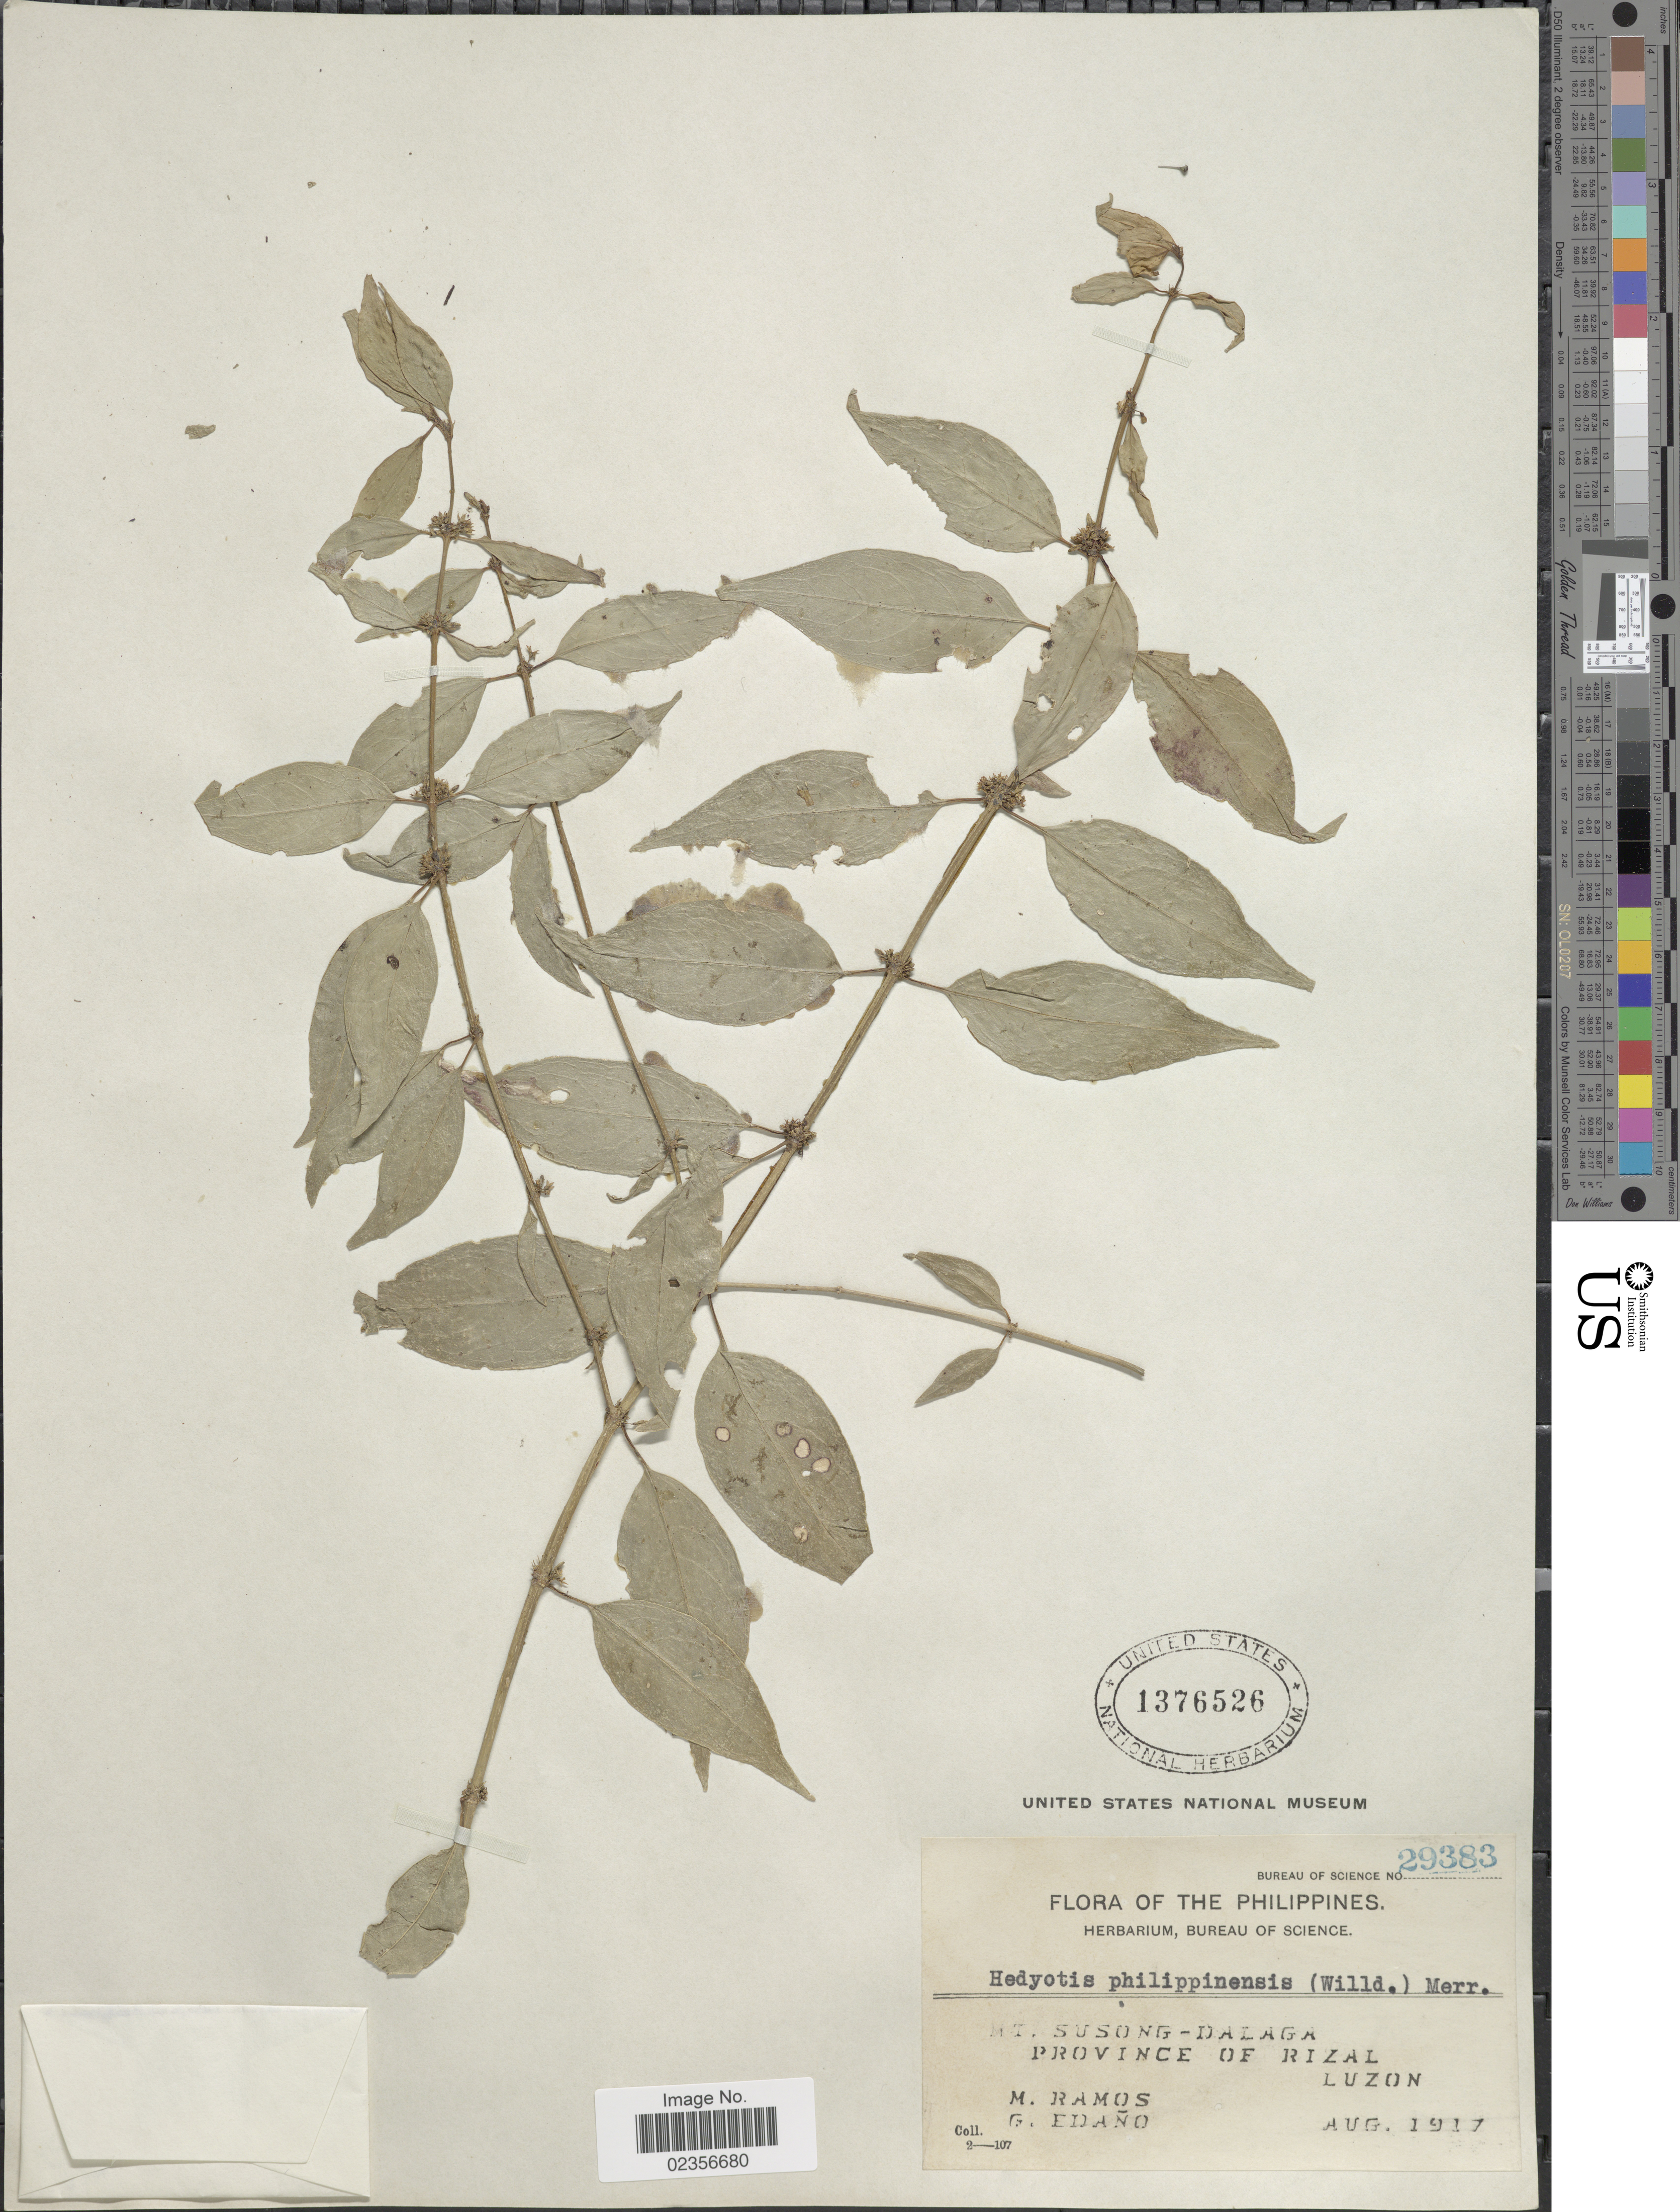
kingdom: Plantae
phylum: Tracheophyta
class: Magnoliopsida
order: Gentianales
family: Rubiaceae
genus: Hedyotis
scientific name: Hedyotis philippensis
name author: (Willd. ex Spreng.) Merr. ex C.B. Rob.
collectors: M. Ramos & G. Edaño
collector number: Bureau of Science 29383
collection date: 1917-08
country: Philippines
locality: Mt. Susong-Dalaga. Province of Rizal Luzon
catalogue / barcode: US 1376526